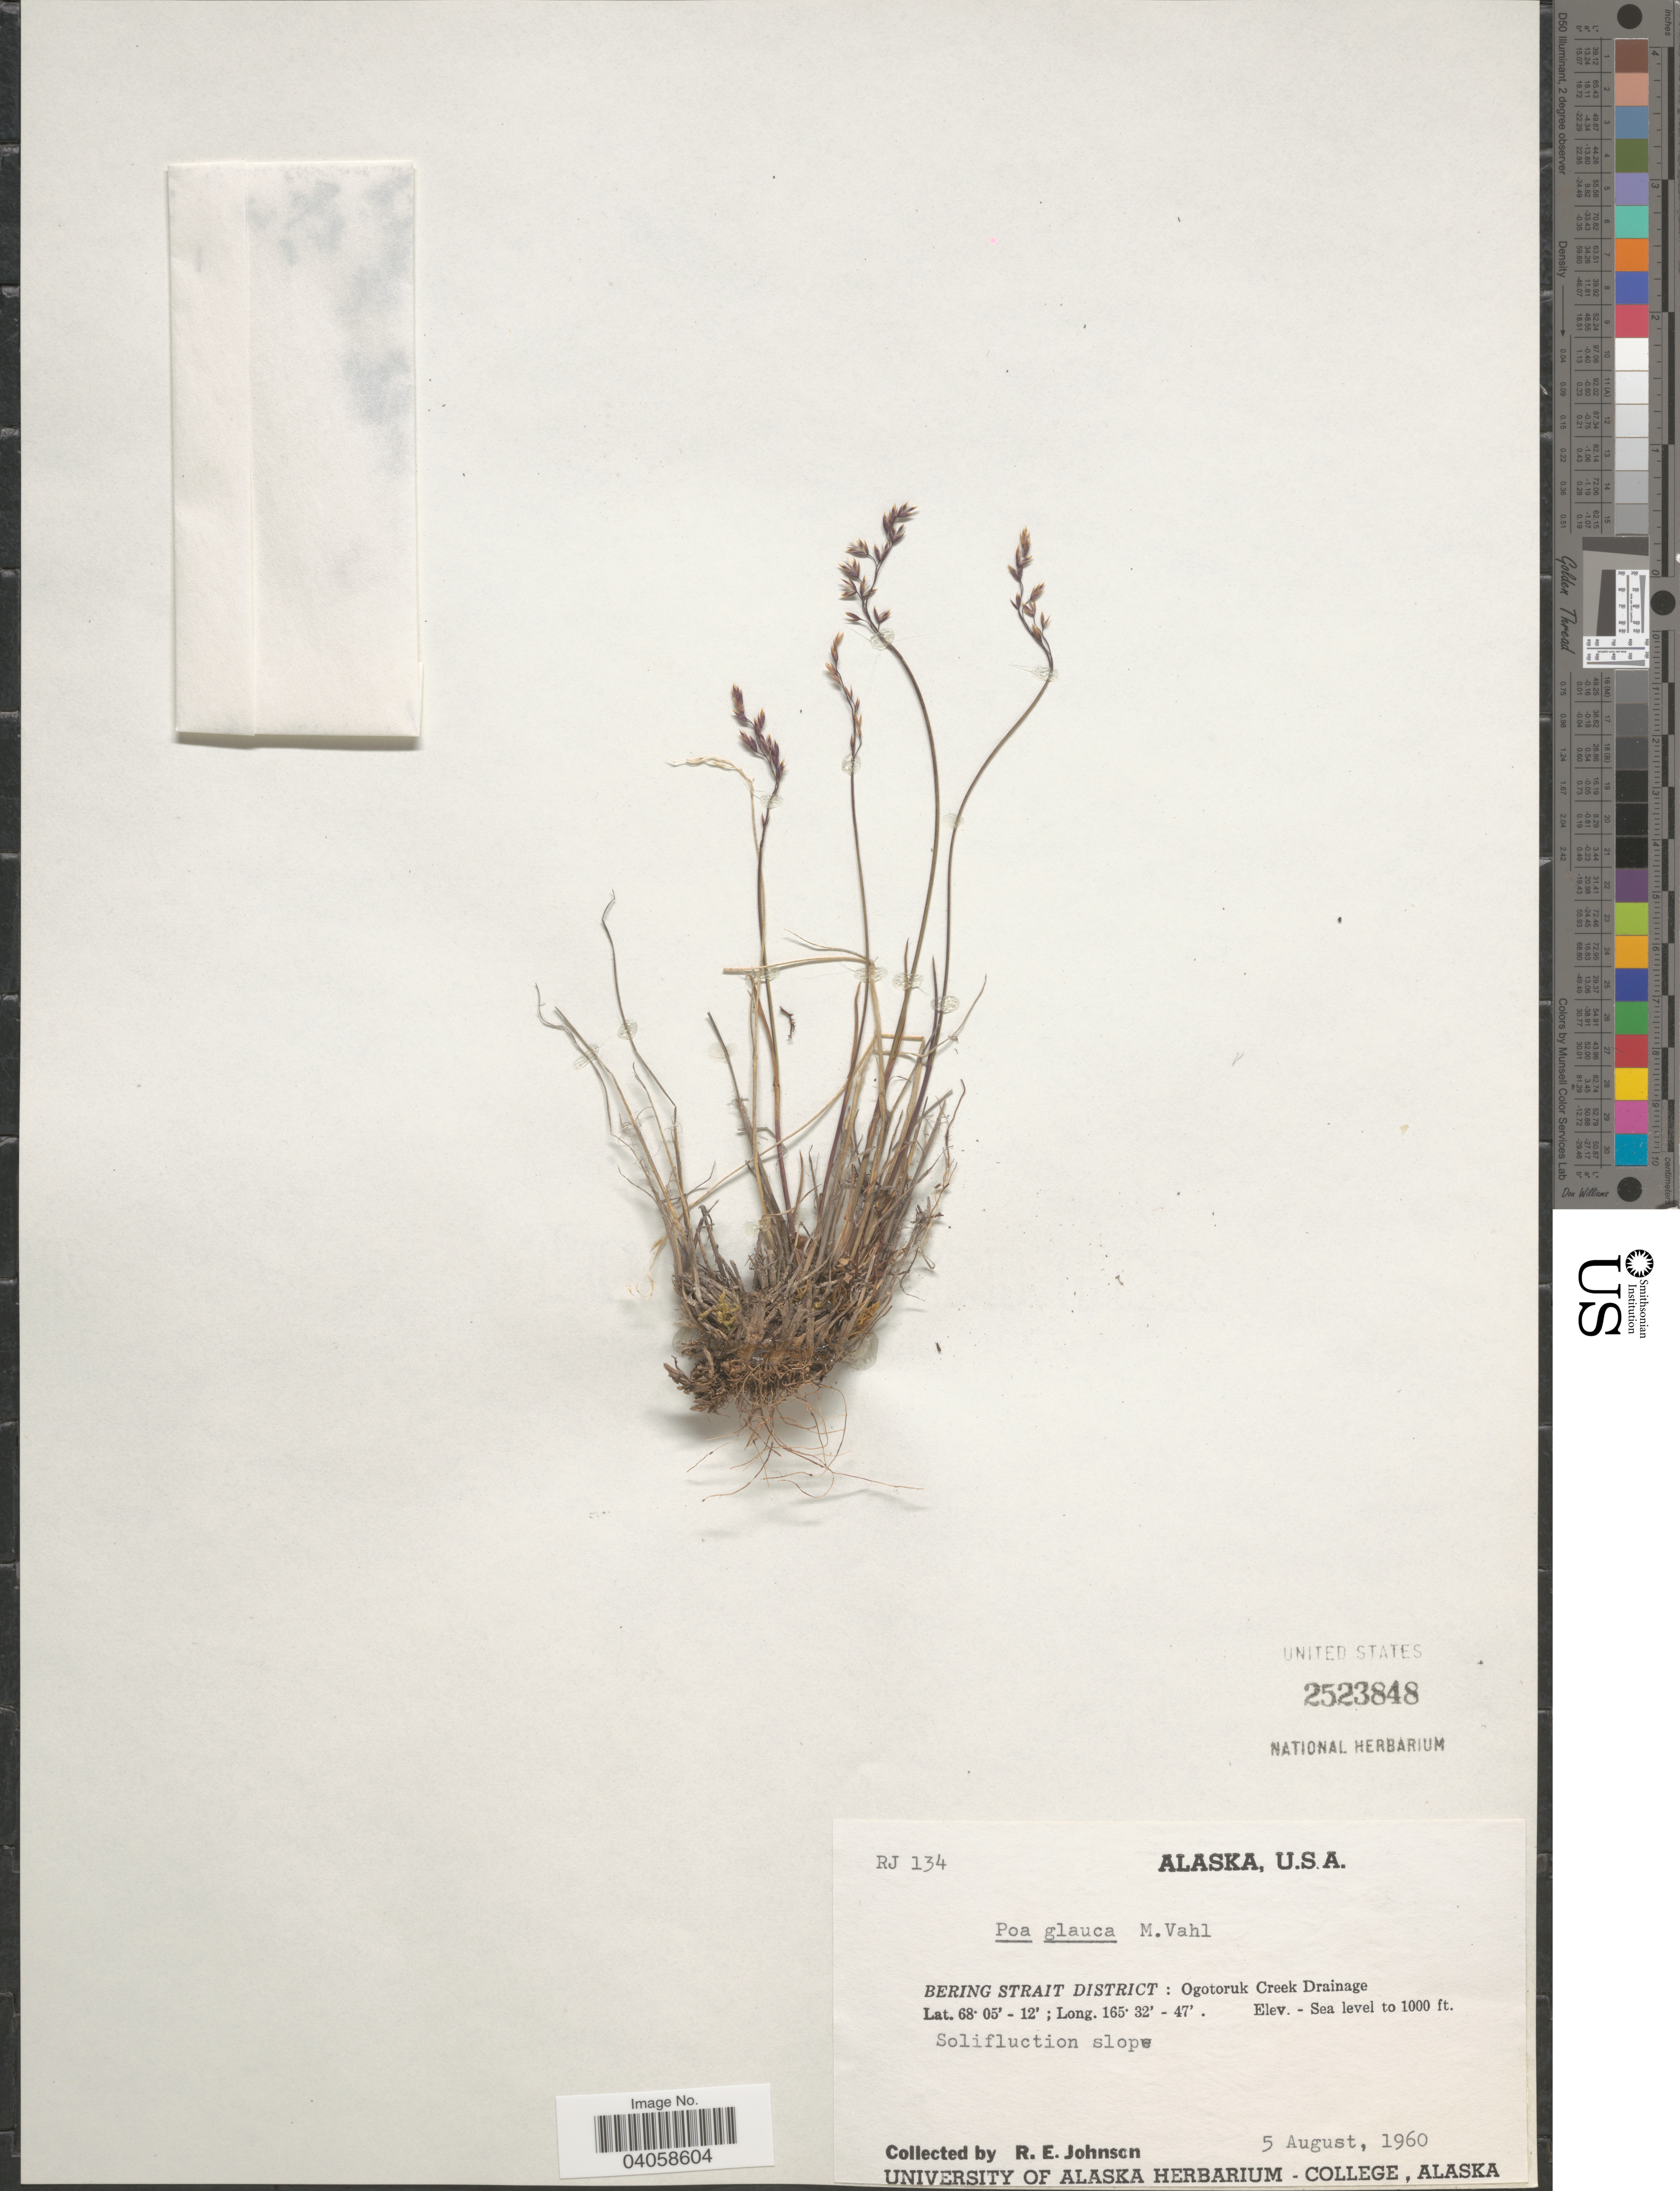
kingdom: Plantae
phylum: Tracheophyta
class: Liliopsida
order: Poales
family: Poaceae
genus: Poa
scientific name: Poa glauca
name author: Vahl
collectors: R. Johnson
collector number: RJ134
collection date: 1960-08-05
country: United States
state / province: Alaska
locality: Bering Strait District: Ogotoruk Creek Drainage. Solifluction slope.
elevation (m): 0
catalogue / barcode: US 2523848